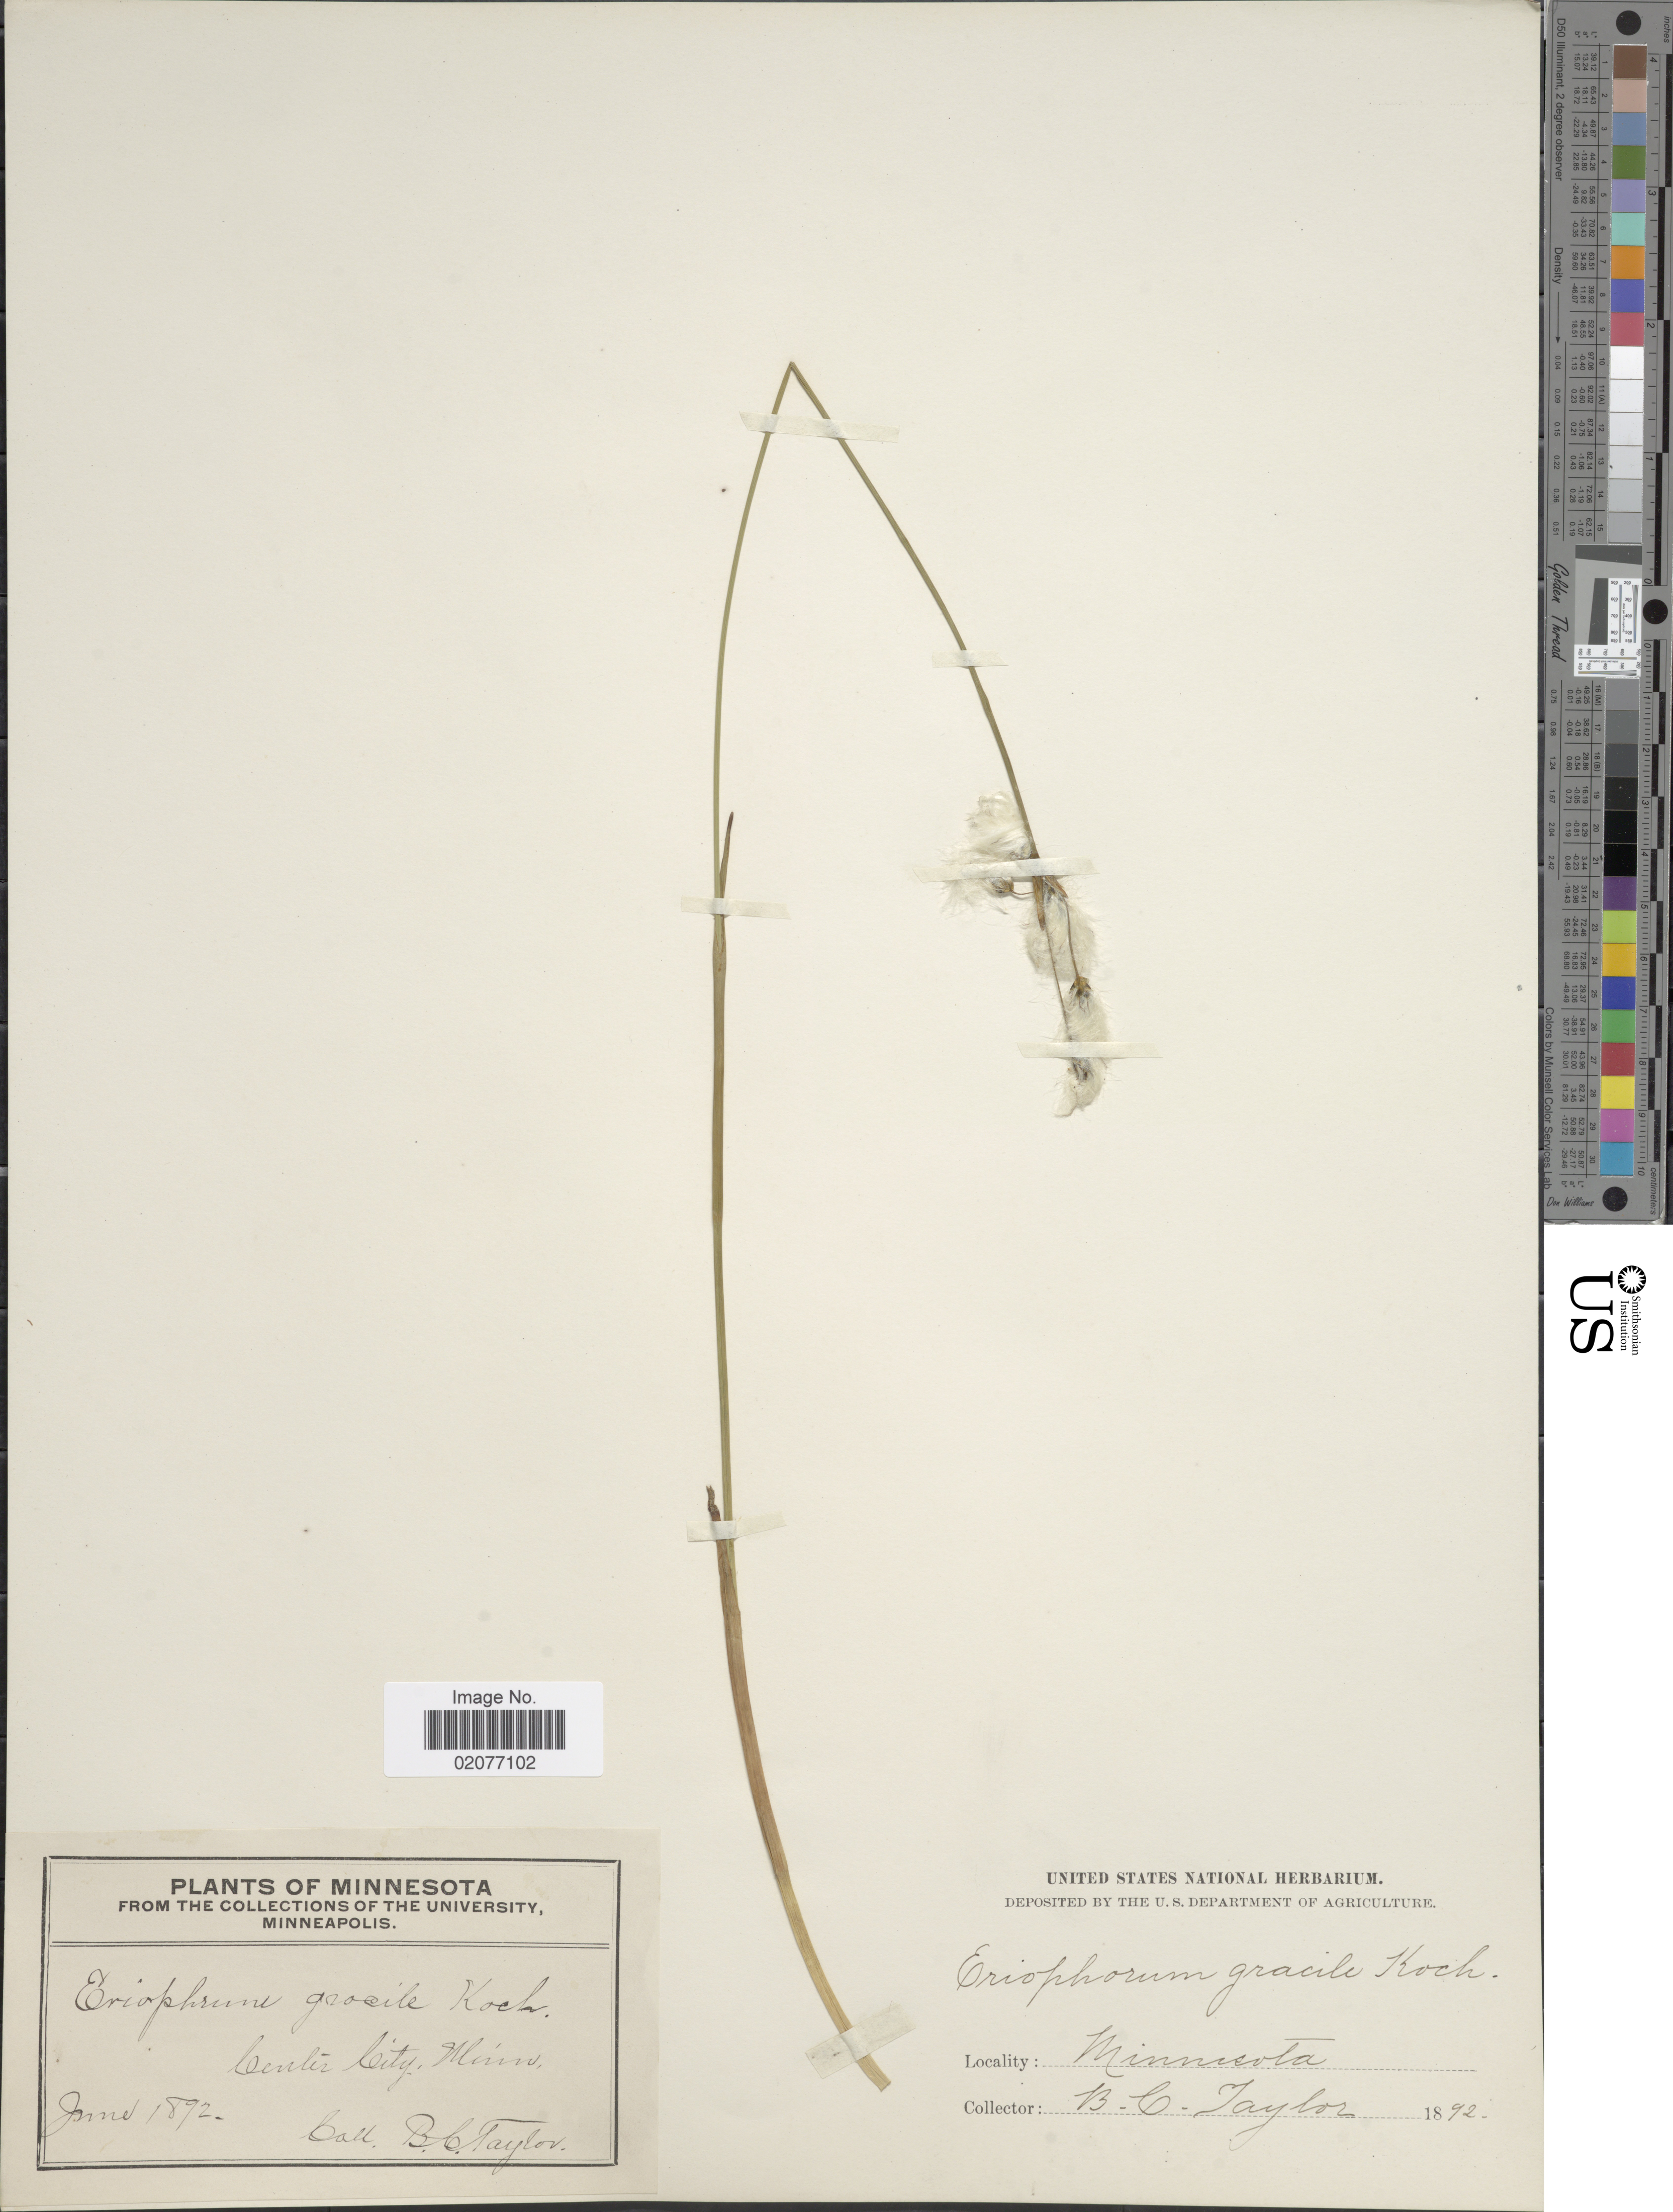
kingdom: Plantae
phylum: Tracheophyta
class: Liliopsida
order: Poales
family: Cyperaceae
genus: Eriophorum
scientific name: Eriophorum gracile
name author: W.D.J. Koch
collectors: B. C. Taylor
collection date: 1892-06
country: United States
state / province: Minnesota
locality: Center City